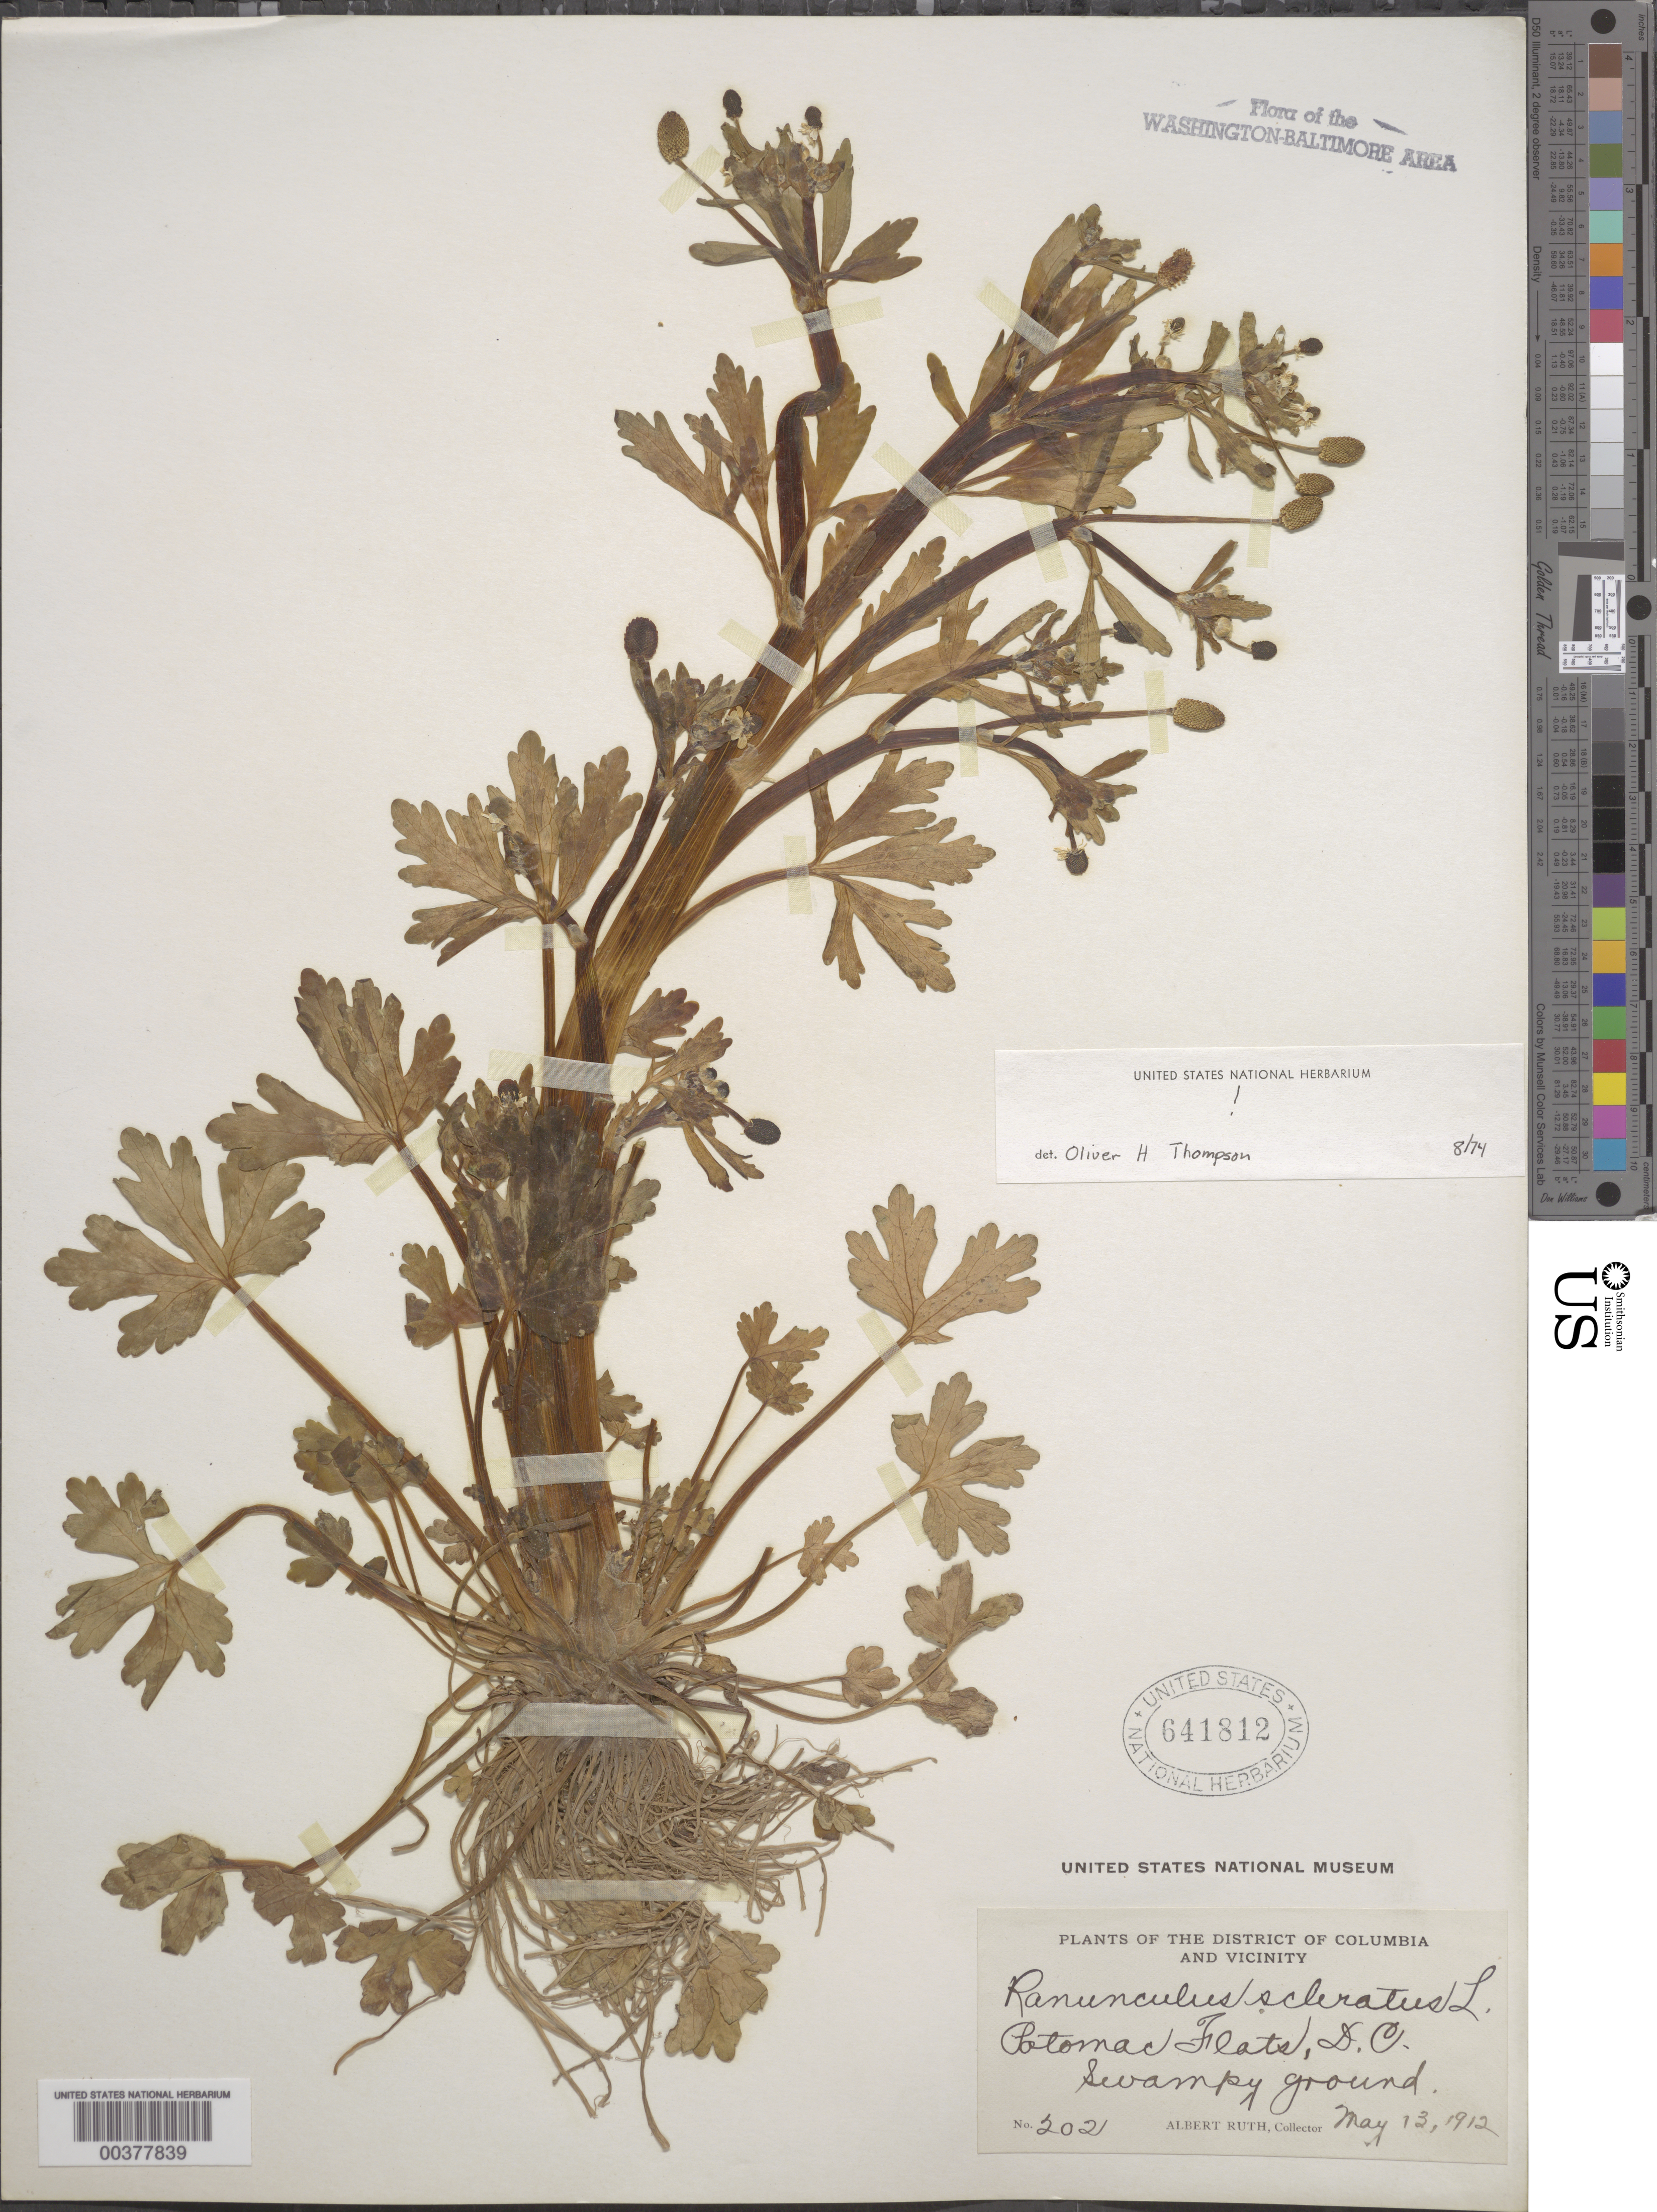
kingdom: Plantae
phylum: Tracheophyta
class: Magnoliopsida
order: Ranunculales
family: Ranunculaceae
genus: Ranunculus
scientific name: Ranunculus sceleratus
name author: L.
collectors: A. Ruth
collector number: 202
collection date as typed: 13 May 1912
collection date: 1912-05-13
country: United States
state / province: District of Columbia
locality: Potomac Flats C. and O. Canal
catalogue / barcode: US 641812